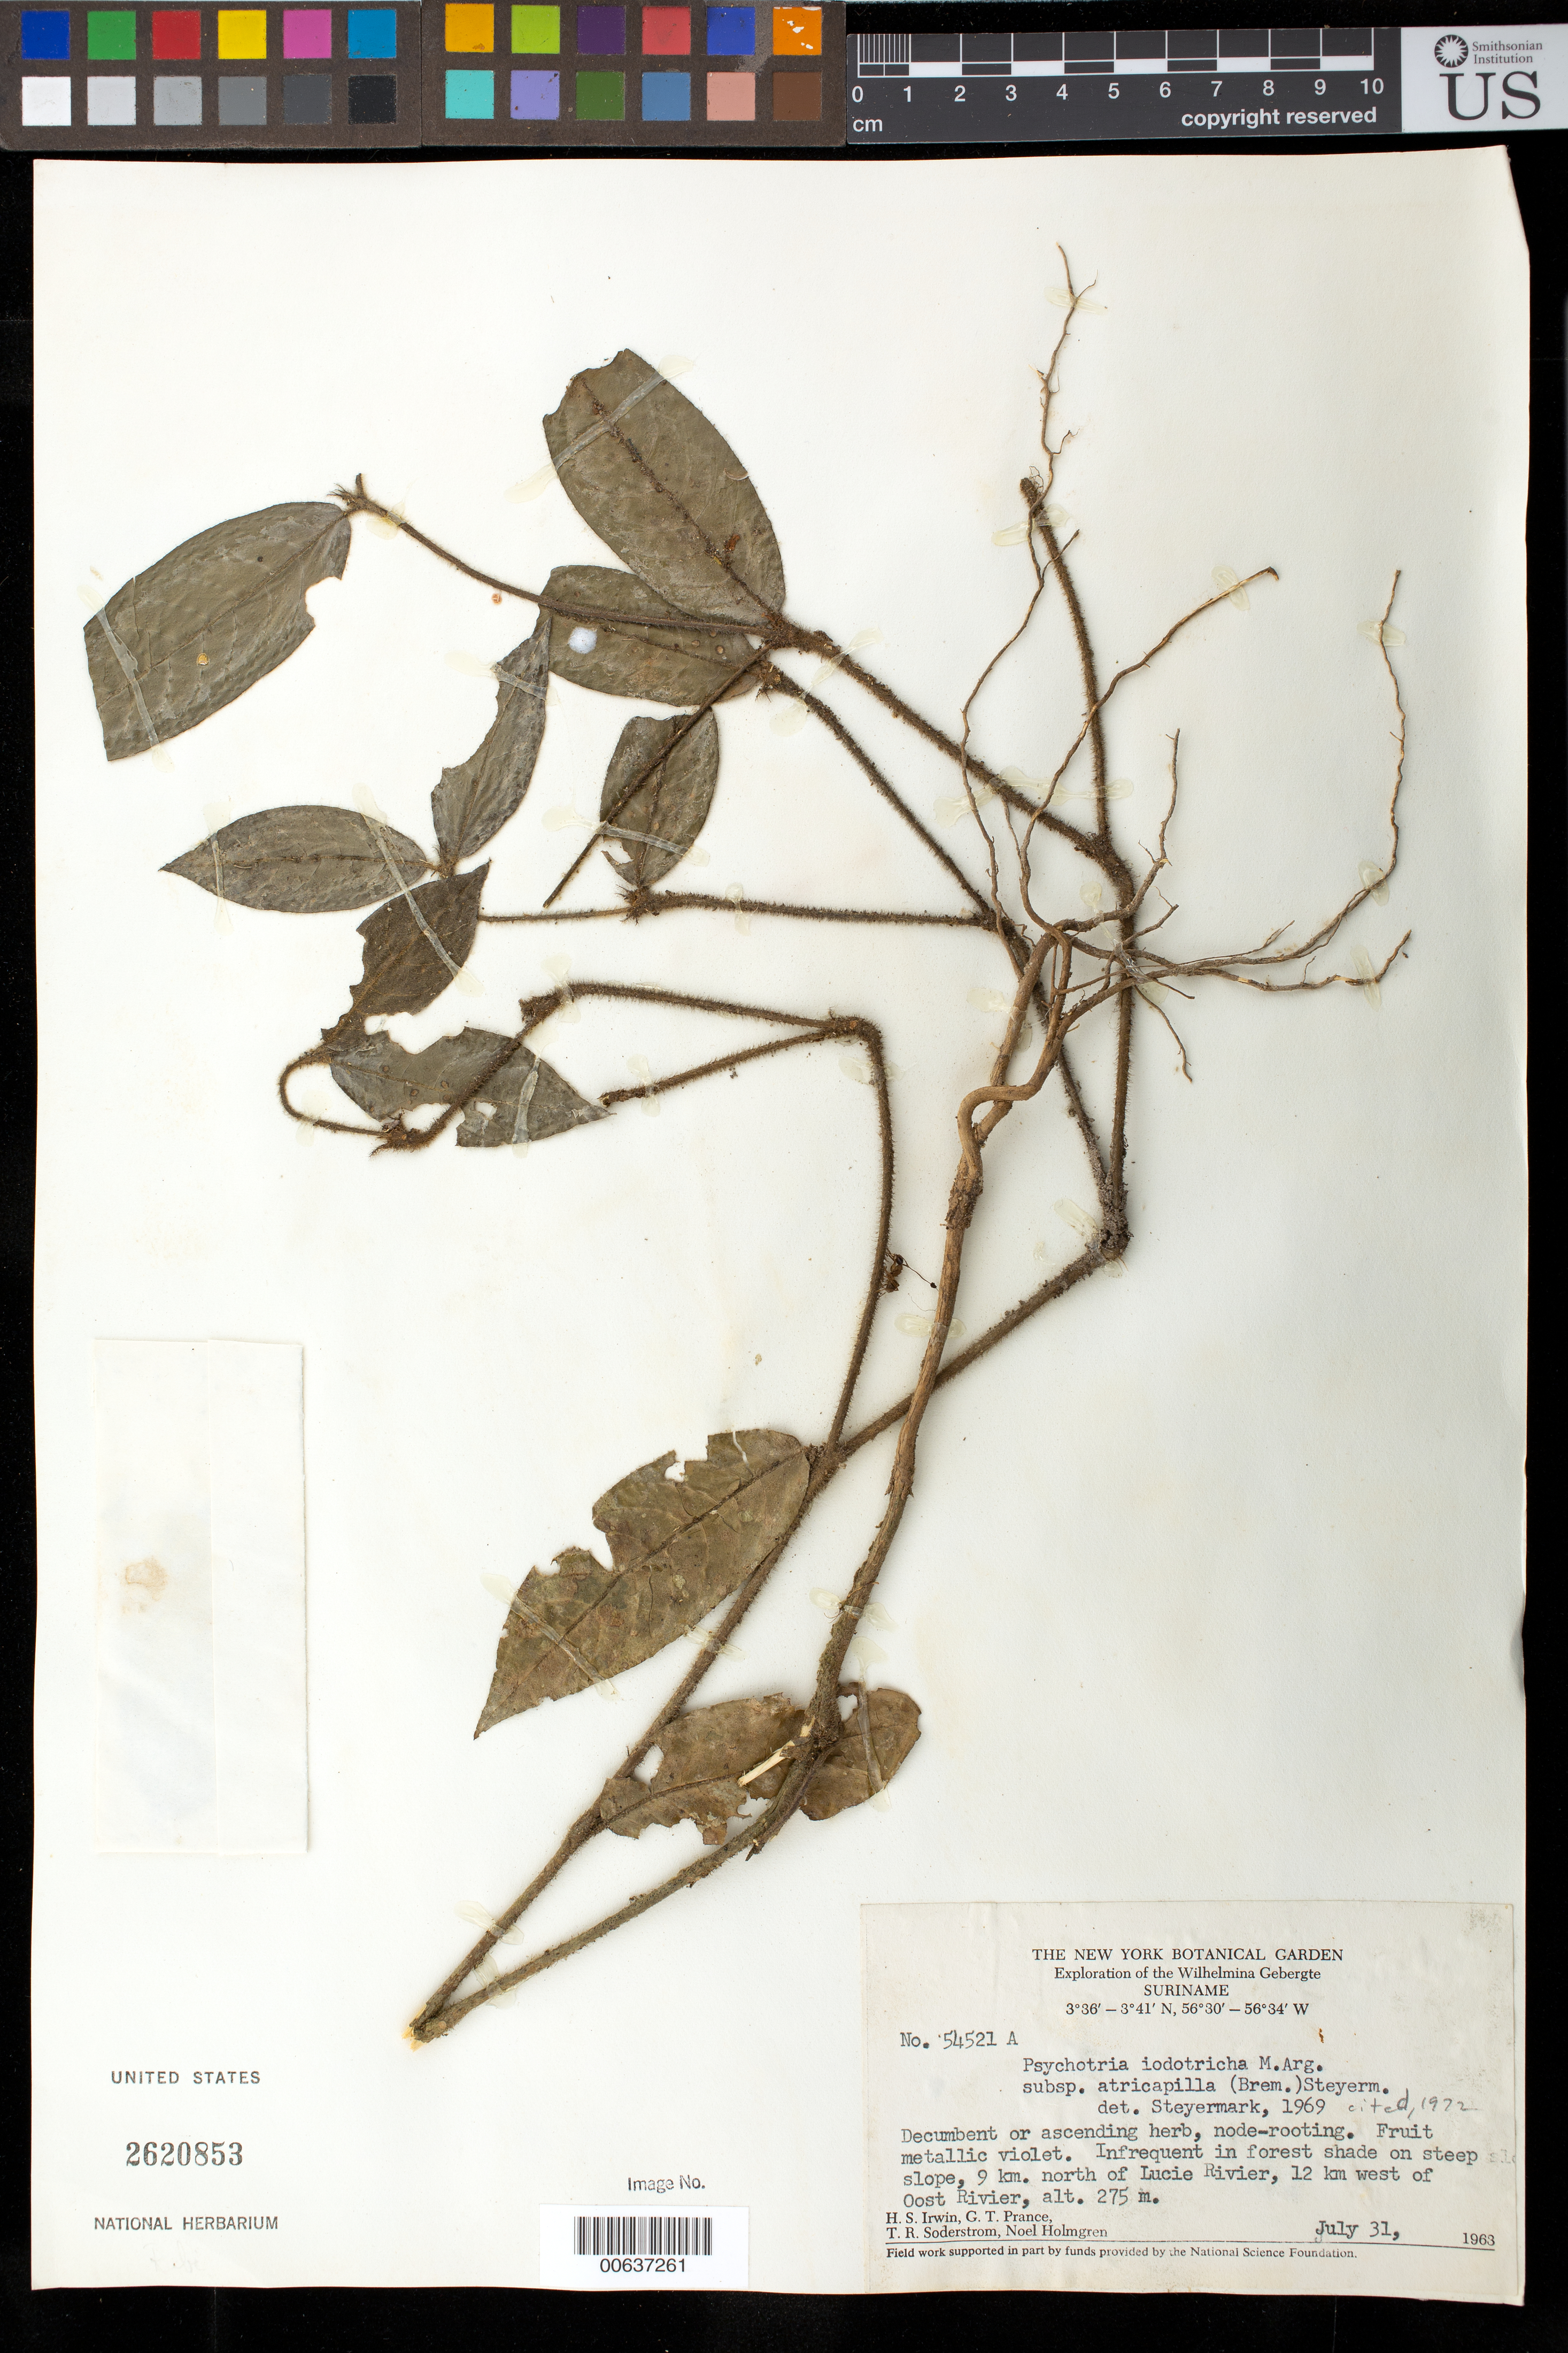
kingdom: Plantae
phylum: Tracheophyta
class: Magnoliopsida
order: Gentianales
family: Rubiaceae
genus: Palicourea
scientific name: Palicourea iodotricha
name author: (Müll. Arg.) Delprete & J.H. Kirkbr.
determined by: Kirkbride, J. H., Jr.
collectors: H. Irwin, G. T. Prance, T. R. Soderstrom & N. H. Holmgren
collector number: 54521 A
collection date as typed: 31-Jul-63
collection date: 1963-07-31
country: Suriname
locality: Lucie R., 9 km N of and 12 km W of Oost R., Wilhelmina Gebergte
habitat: Forest shade on steep slope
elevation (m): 275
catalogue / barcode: US 2620853